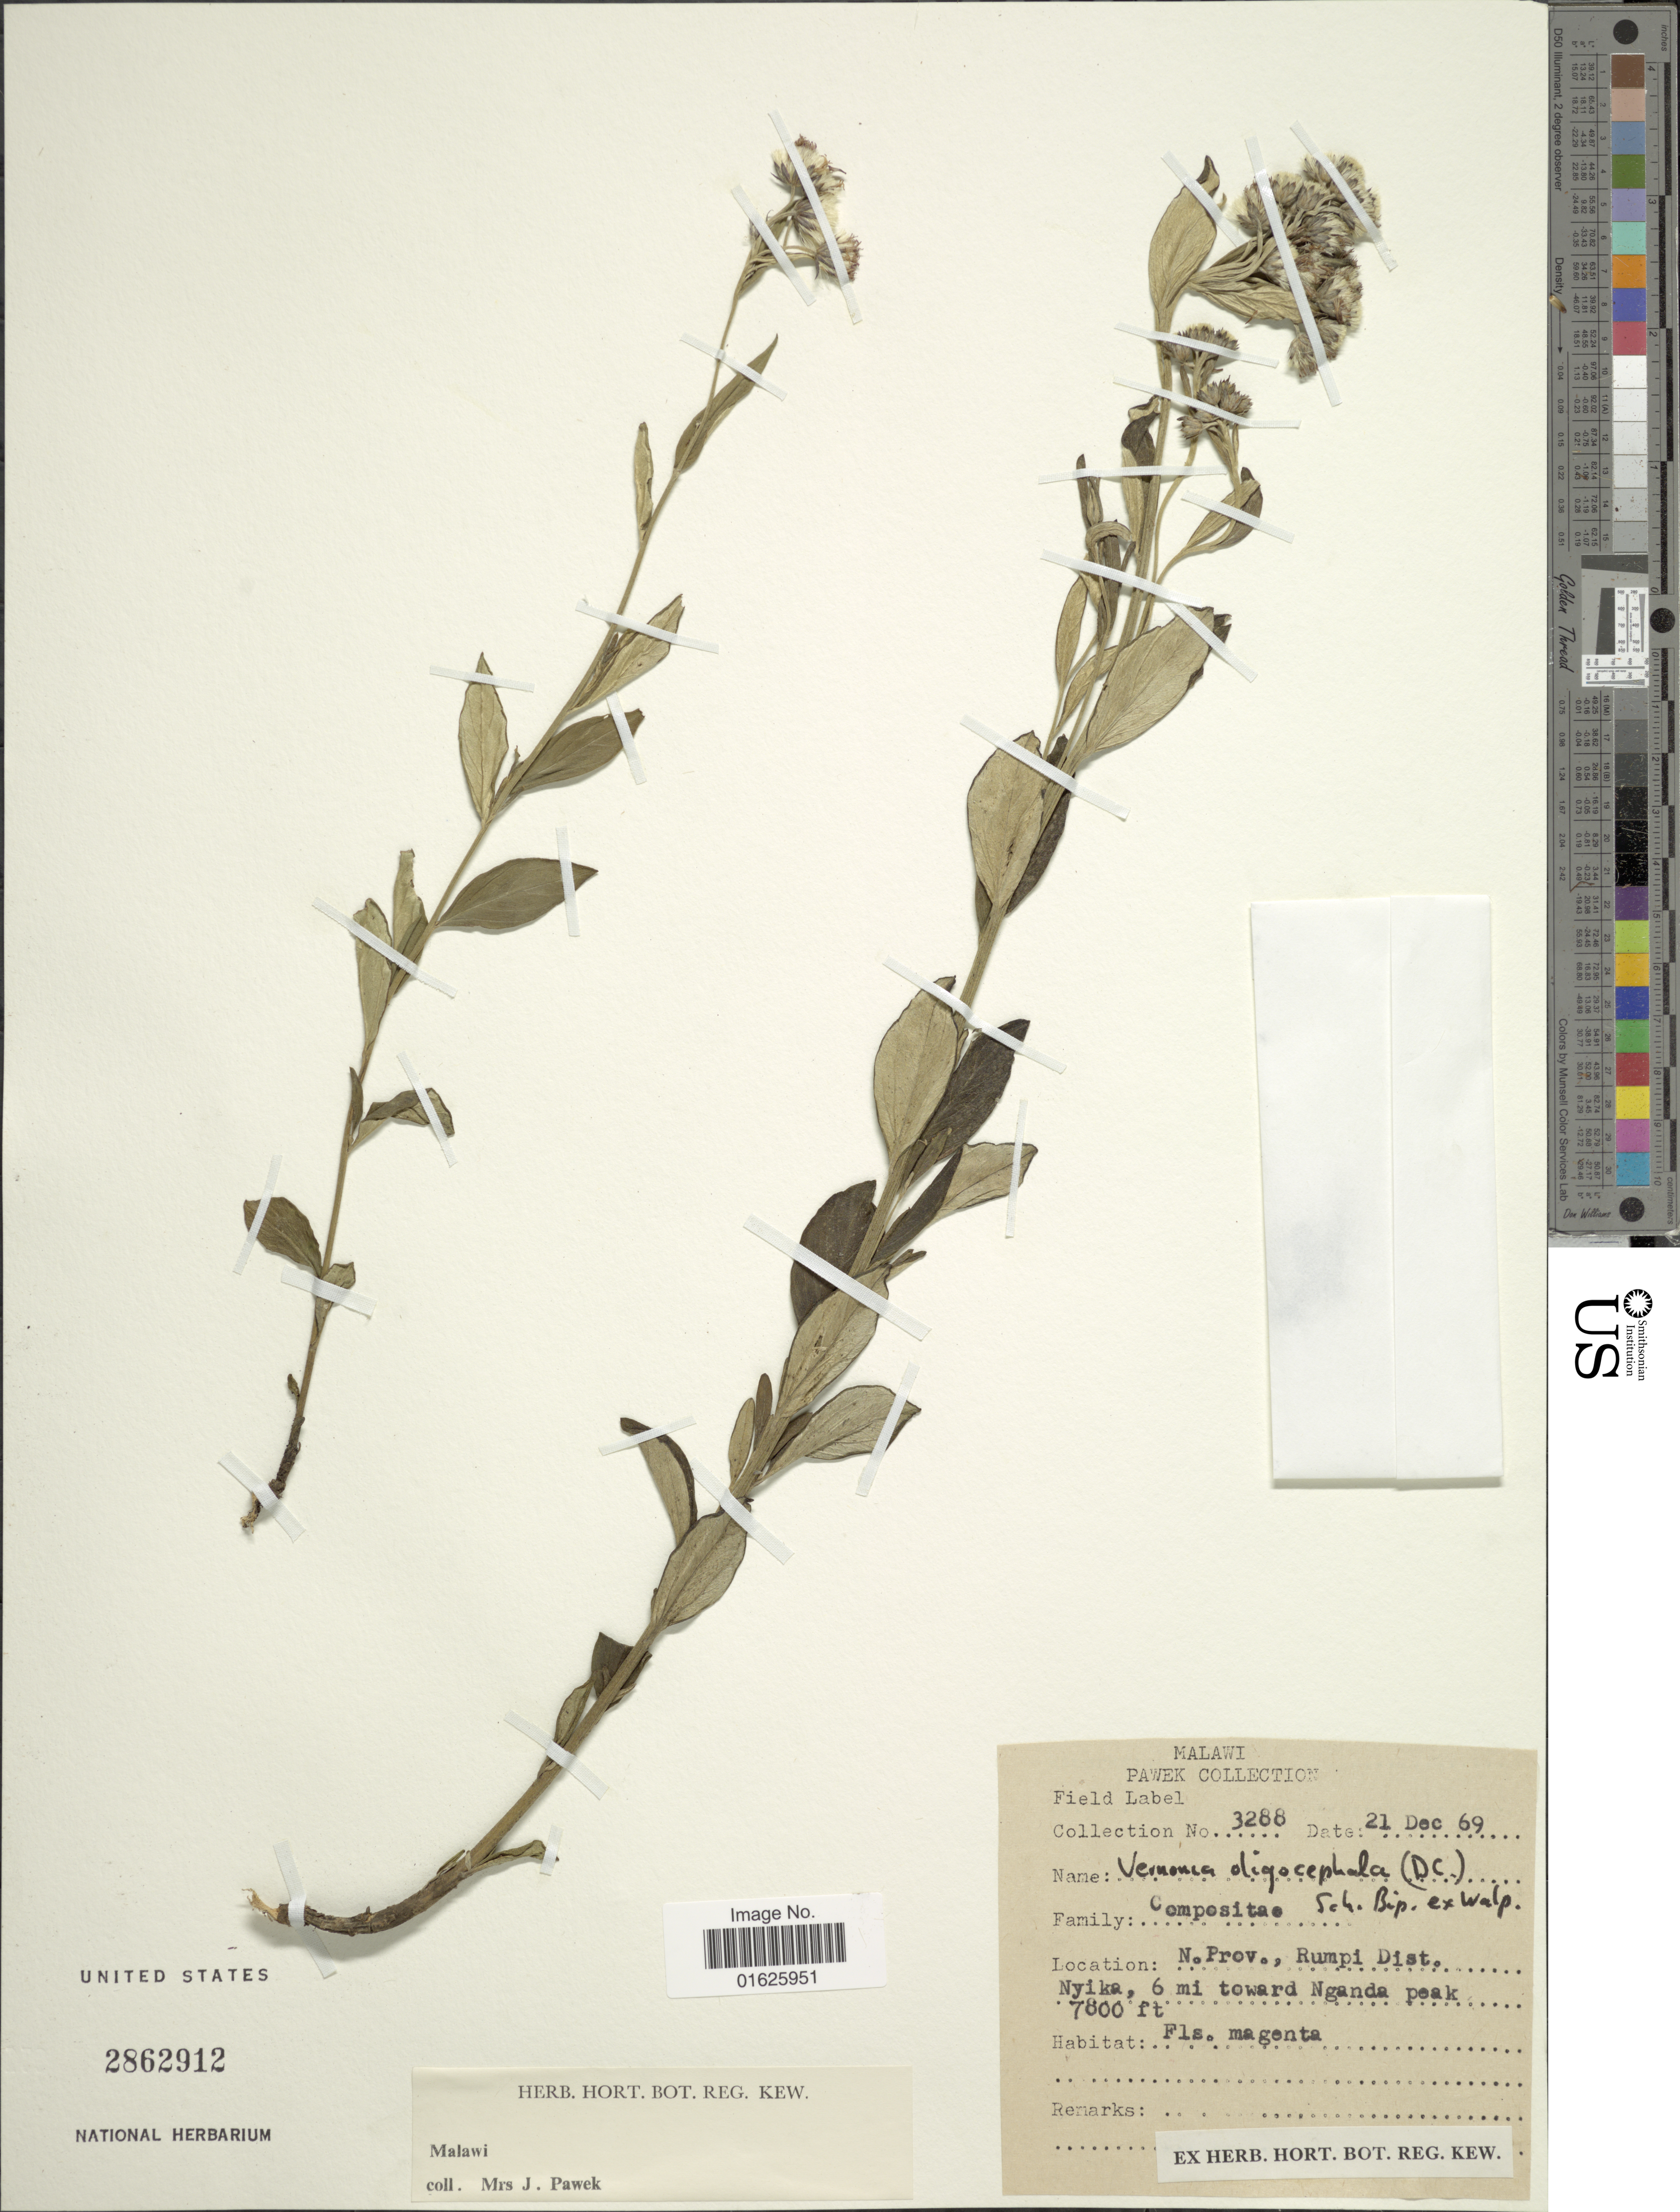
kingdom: Plantae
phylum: Tracheophyta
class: Magnoliopsida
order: Asterales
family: Asteraceae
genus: Hilliardiella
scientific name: Hilliardiella oligocephala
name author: (DC.) H. Rob.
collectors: J. Pawek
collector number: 3288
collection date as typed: Transcribed d/m/y: 21/12/69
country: Malawi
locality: N. Prov., Rumpi Dist. Nyika, 6 mi towar Nganda peak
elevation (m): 2377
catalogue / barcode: US 2862912